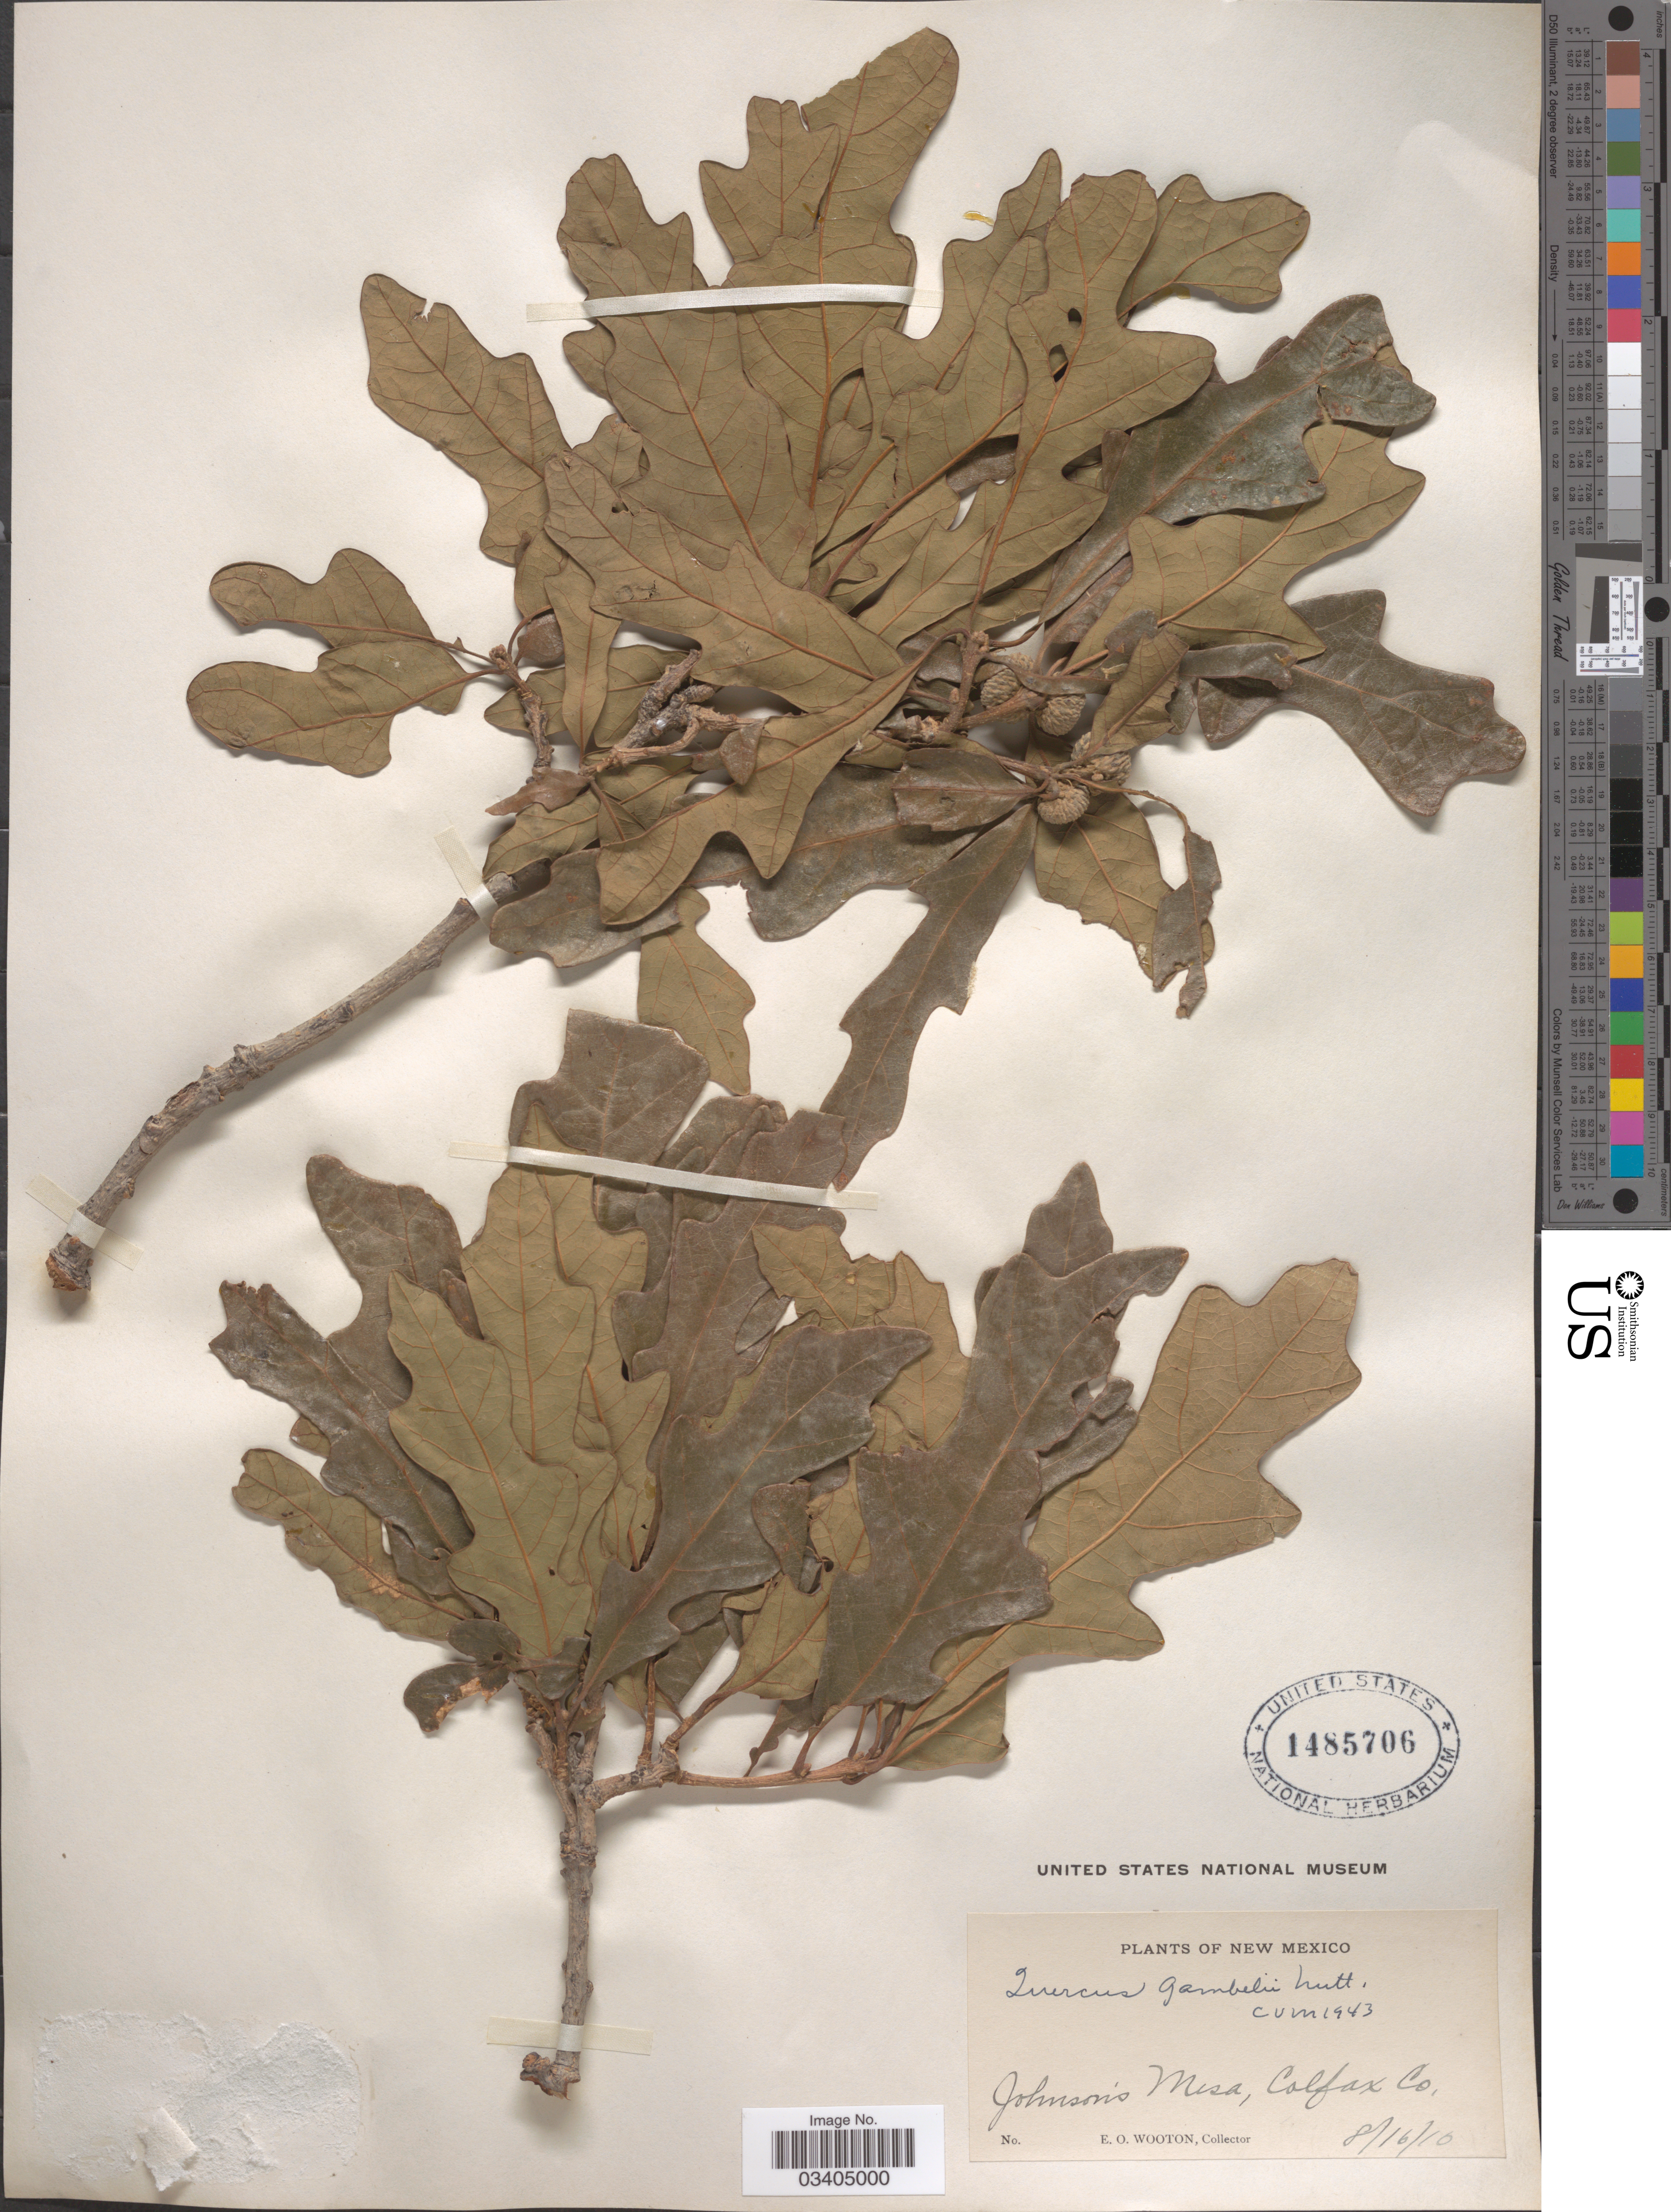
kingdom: Plantae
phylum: Tracheophyta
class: Magnoliopsida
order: Fagales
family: Fagaceae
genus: Quercus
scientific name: Quercus gambelii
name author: Nutt.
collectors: E. O. Wooton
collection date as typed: Transcribed d/m/y: 16/8/10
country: United States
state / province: New Mexico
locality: Johnson's Mesa, Colfax Co.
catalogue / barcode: US 1485706